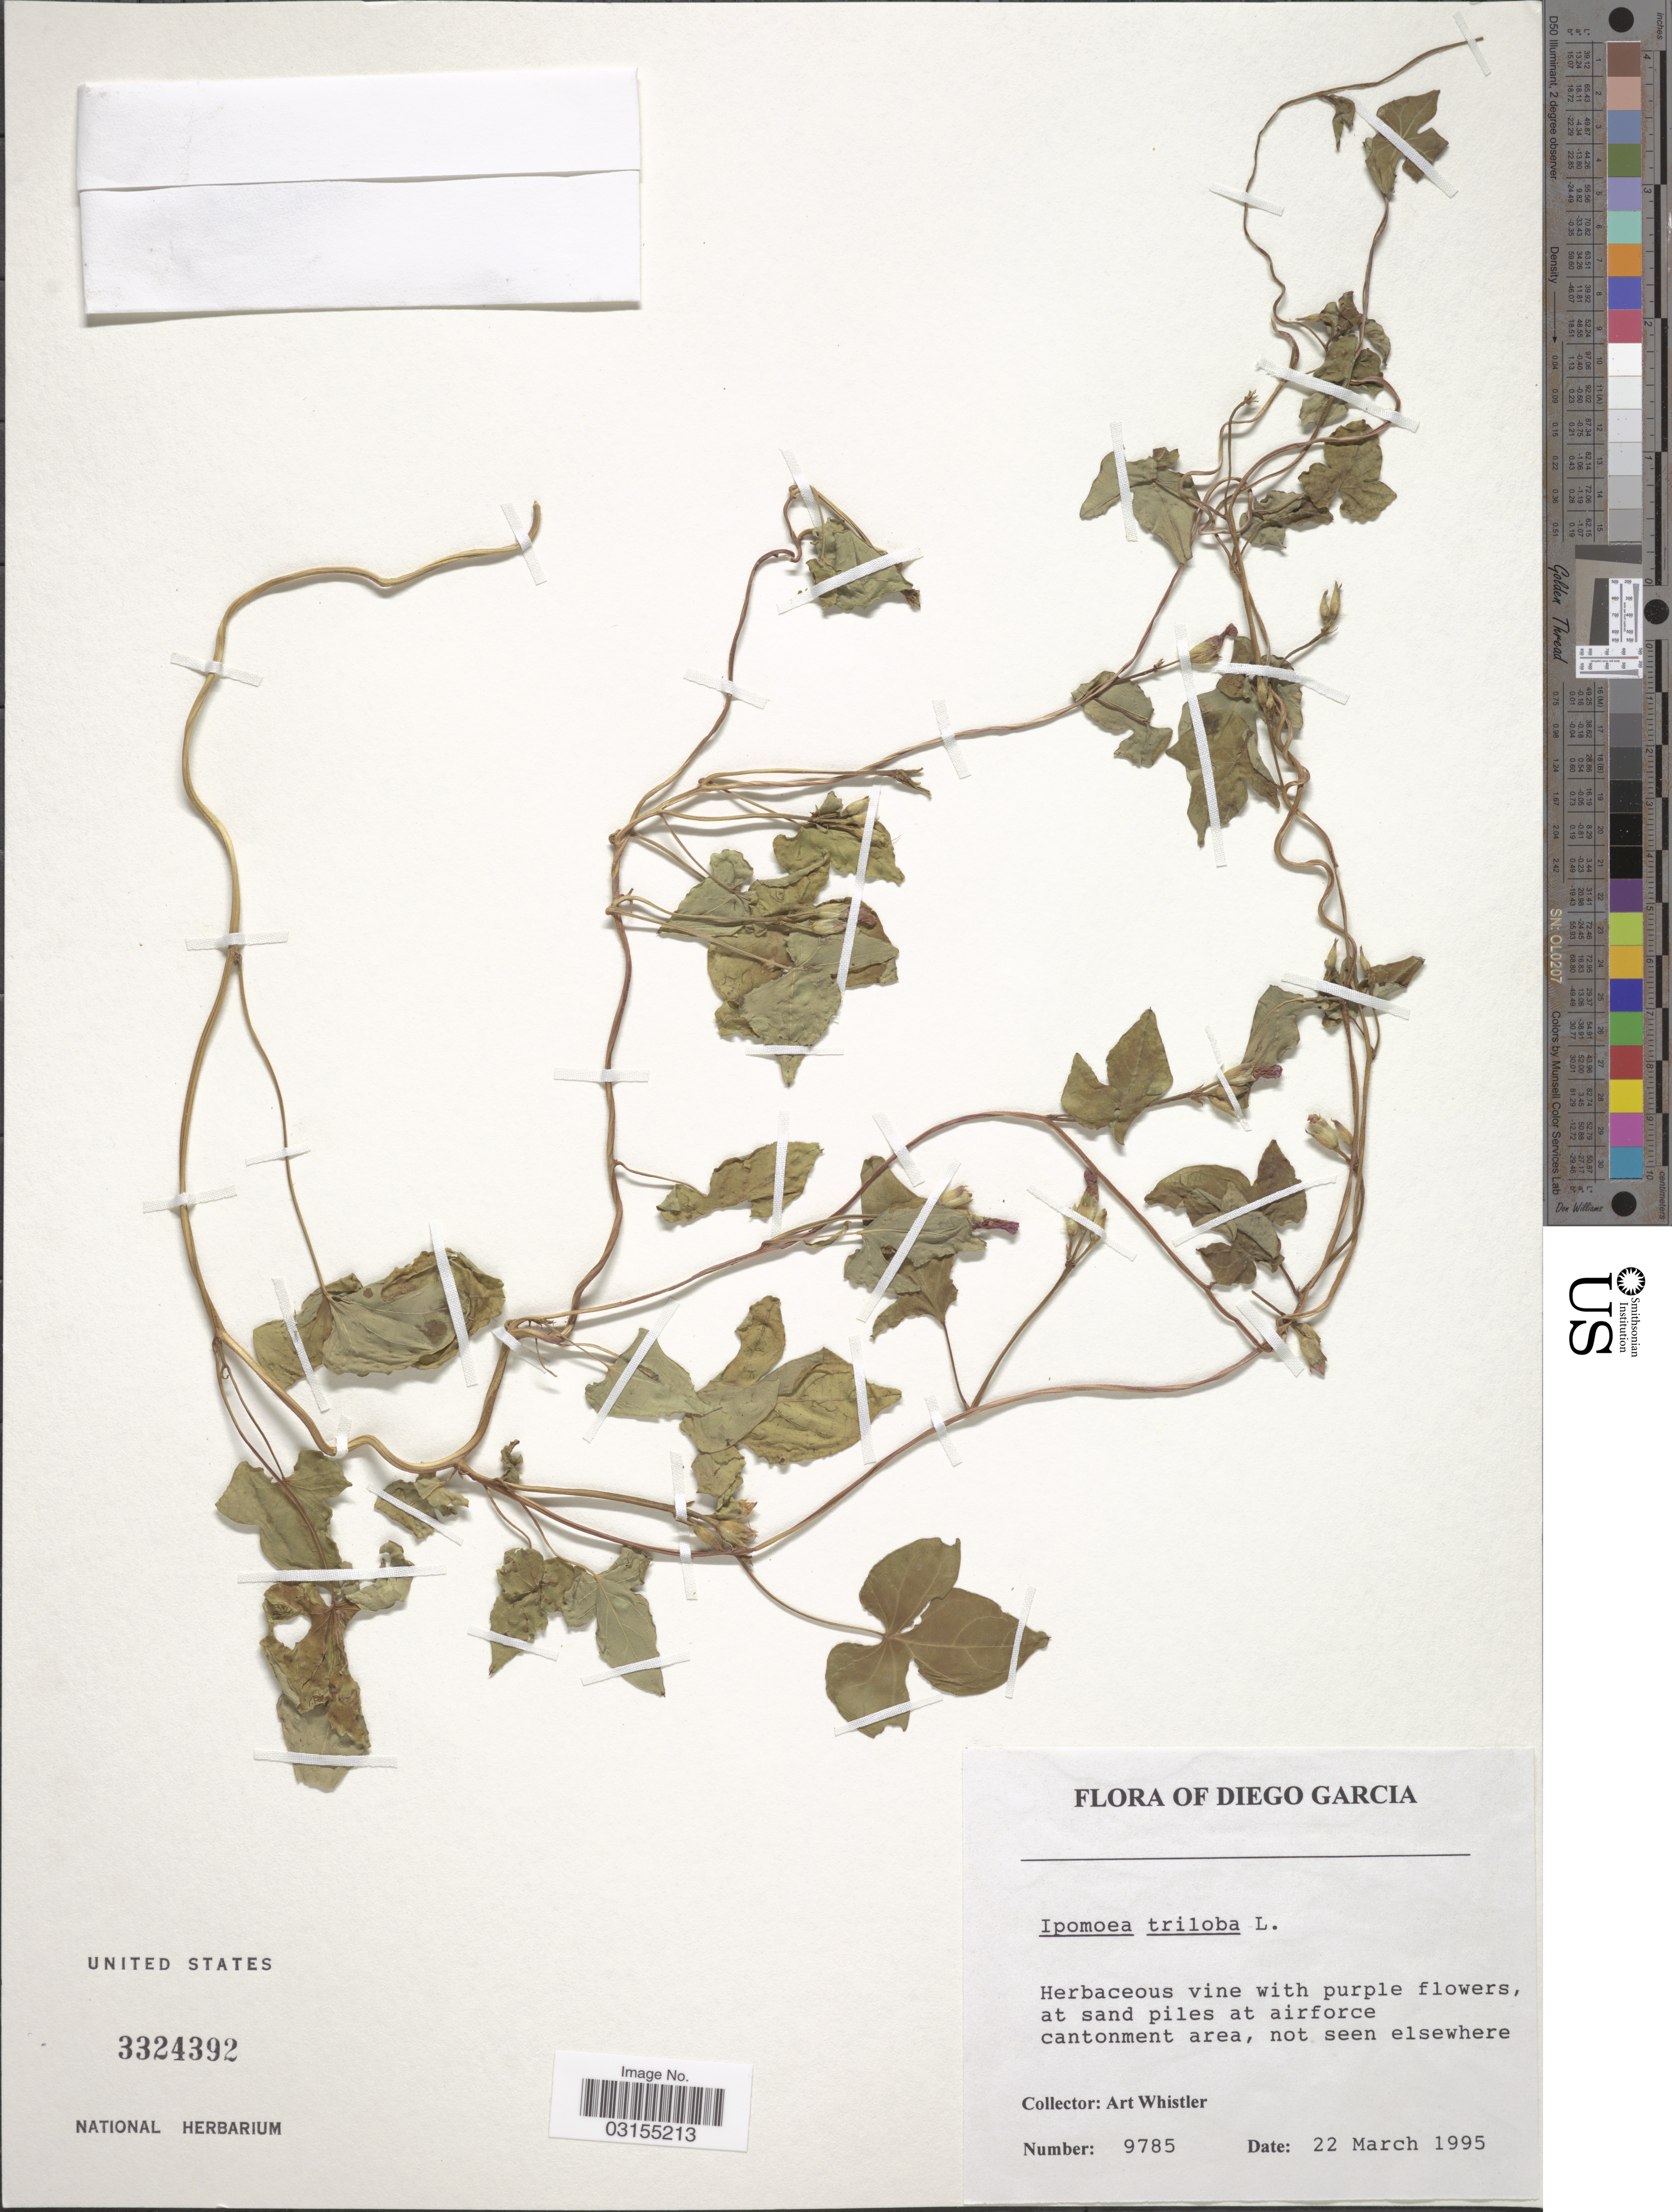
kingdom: Plantae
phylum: Tracheophyta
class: Magnoliopsida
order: Solanales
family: Convolvulaceae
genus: Ipomoea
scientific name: Ipomoea triloba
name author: L.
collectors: A. Whistler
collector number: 9785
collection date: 1995-03-22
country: British Indian Ocean Territory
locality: Diego Garcia.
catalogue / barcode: US 3324392